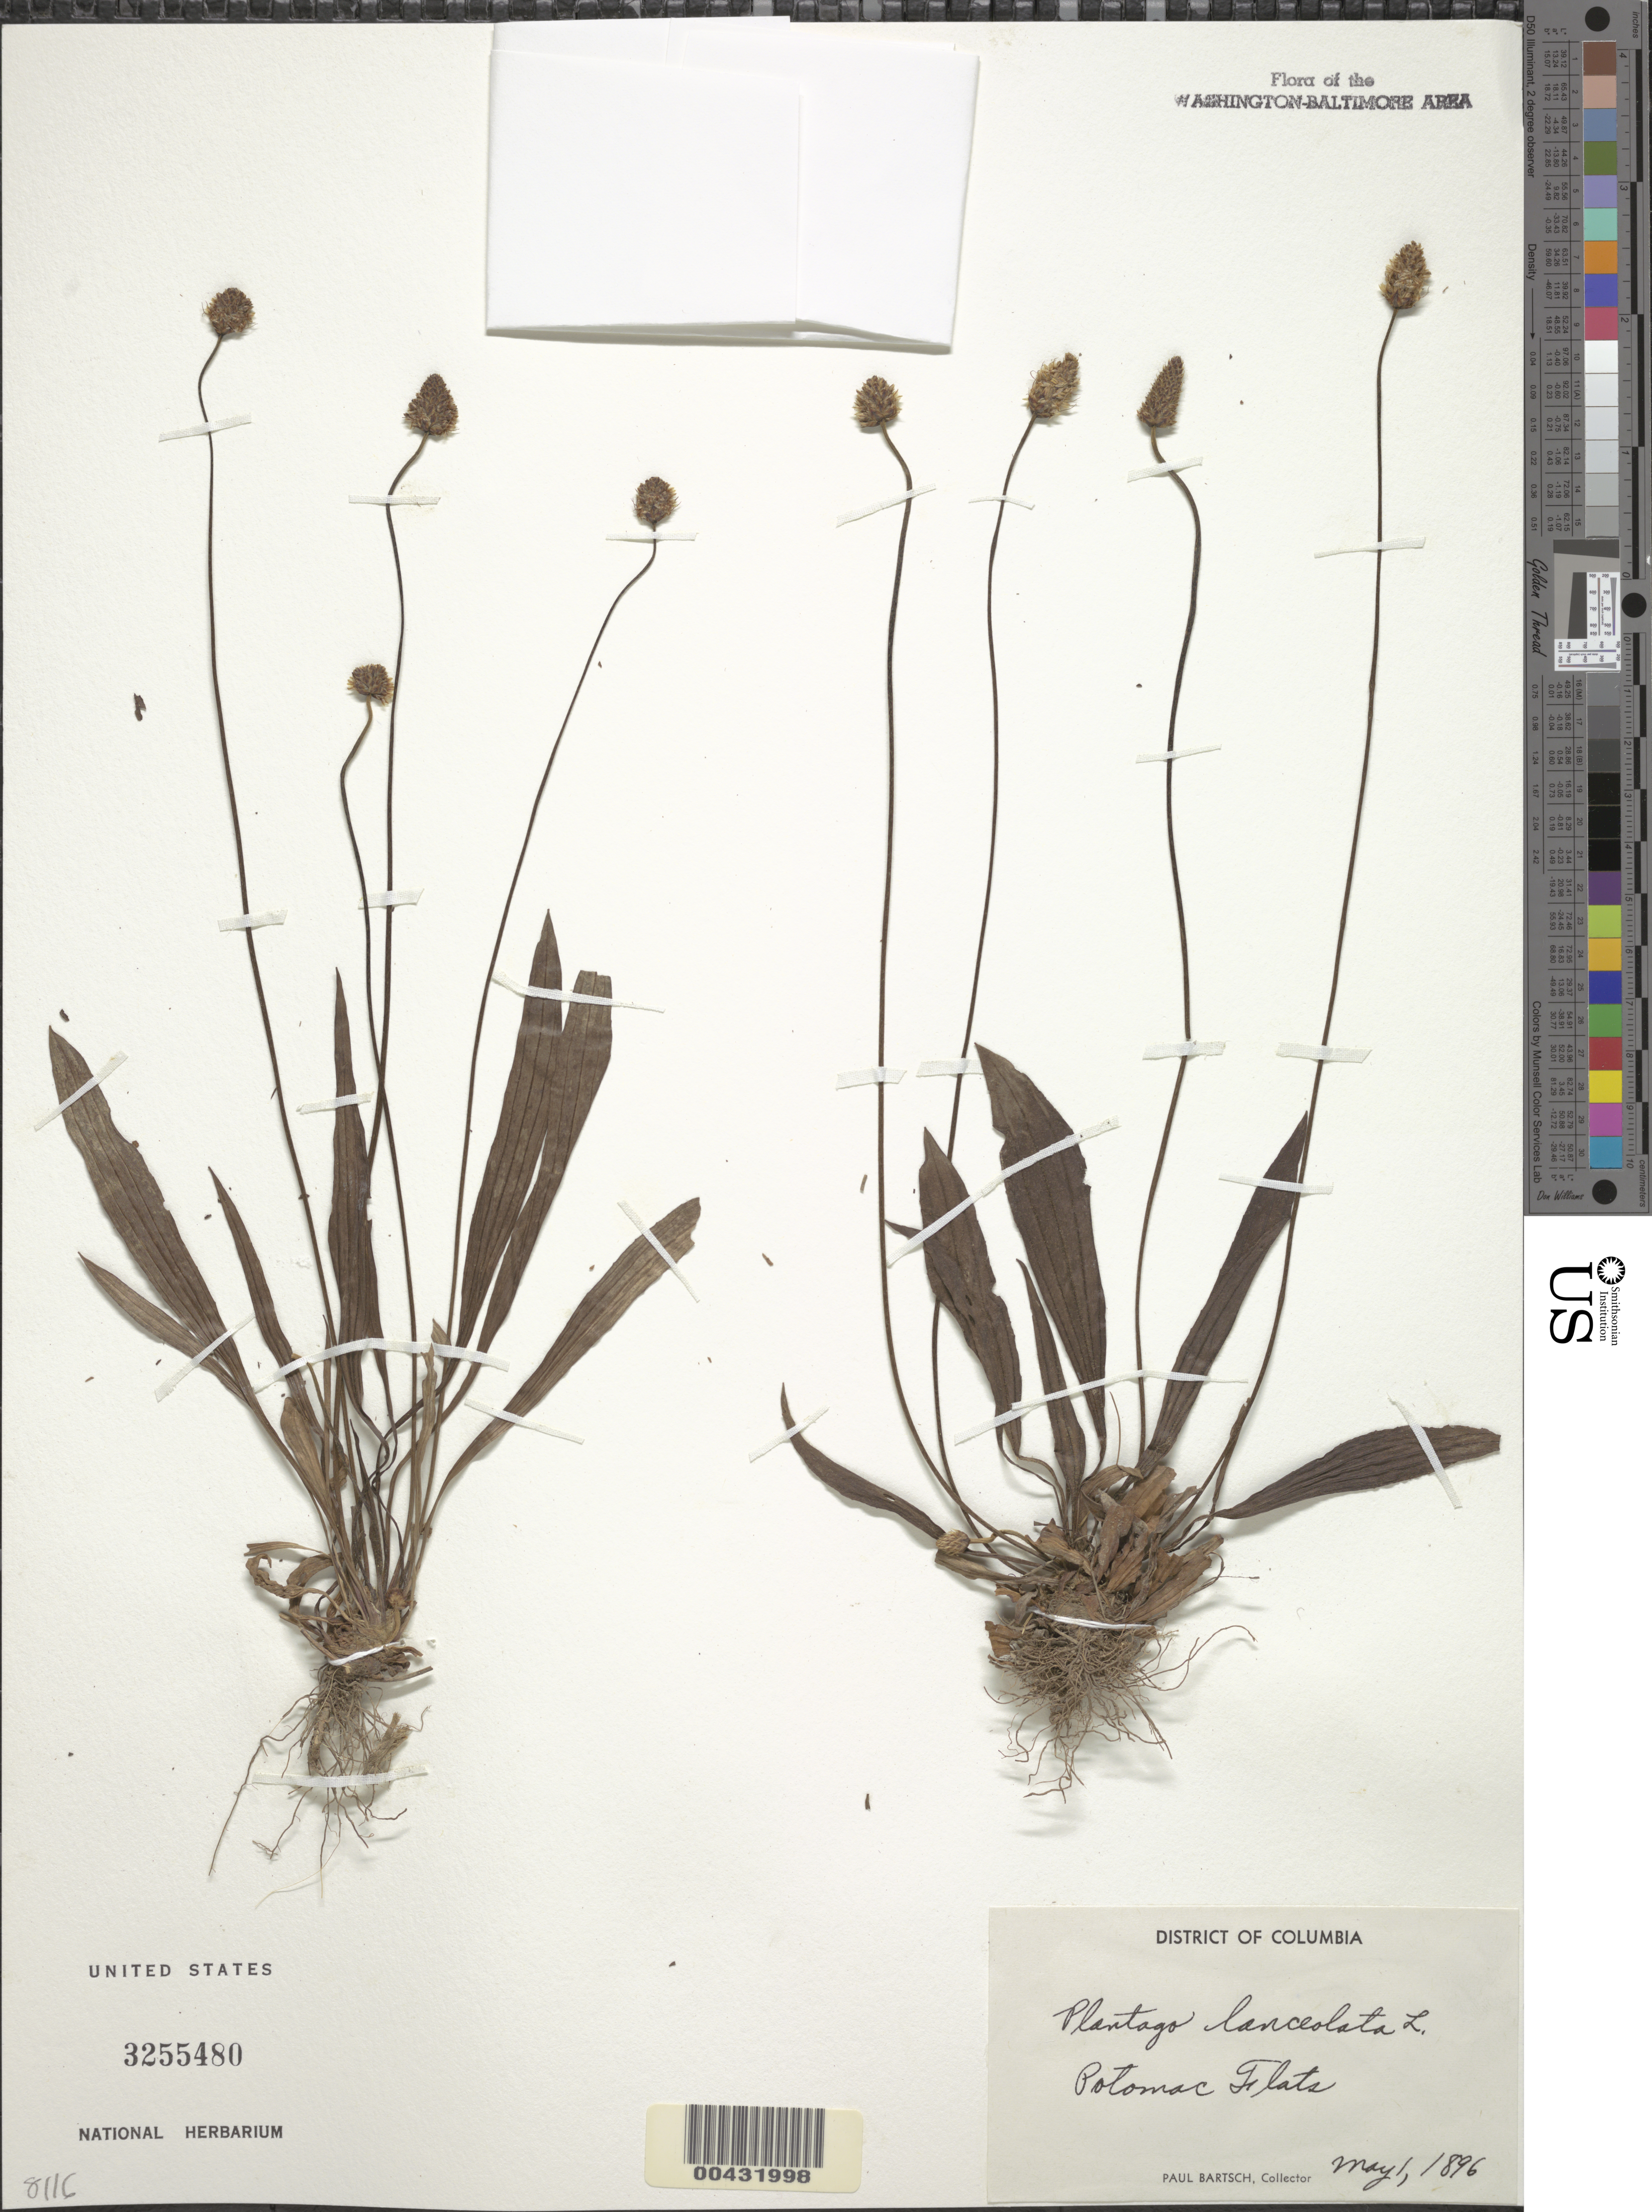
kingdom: Plantae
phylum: Tracheophyta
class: Magnoliopsida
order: Lamiales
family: Plantaginaceae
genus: Plantago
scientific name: Plantago lanceolata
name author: L.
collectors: P. Bartsch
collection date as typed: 01 May 1896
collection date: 1896-05-01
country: United States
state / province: District of Columbia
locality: Potomac Flats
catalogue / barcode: US 3255480